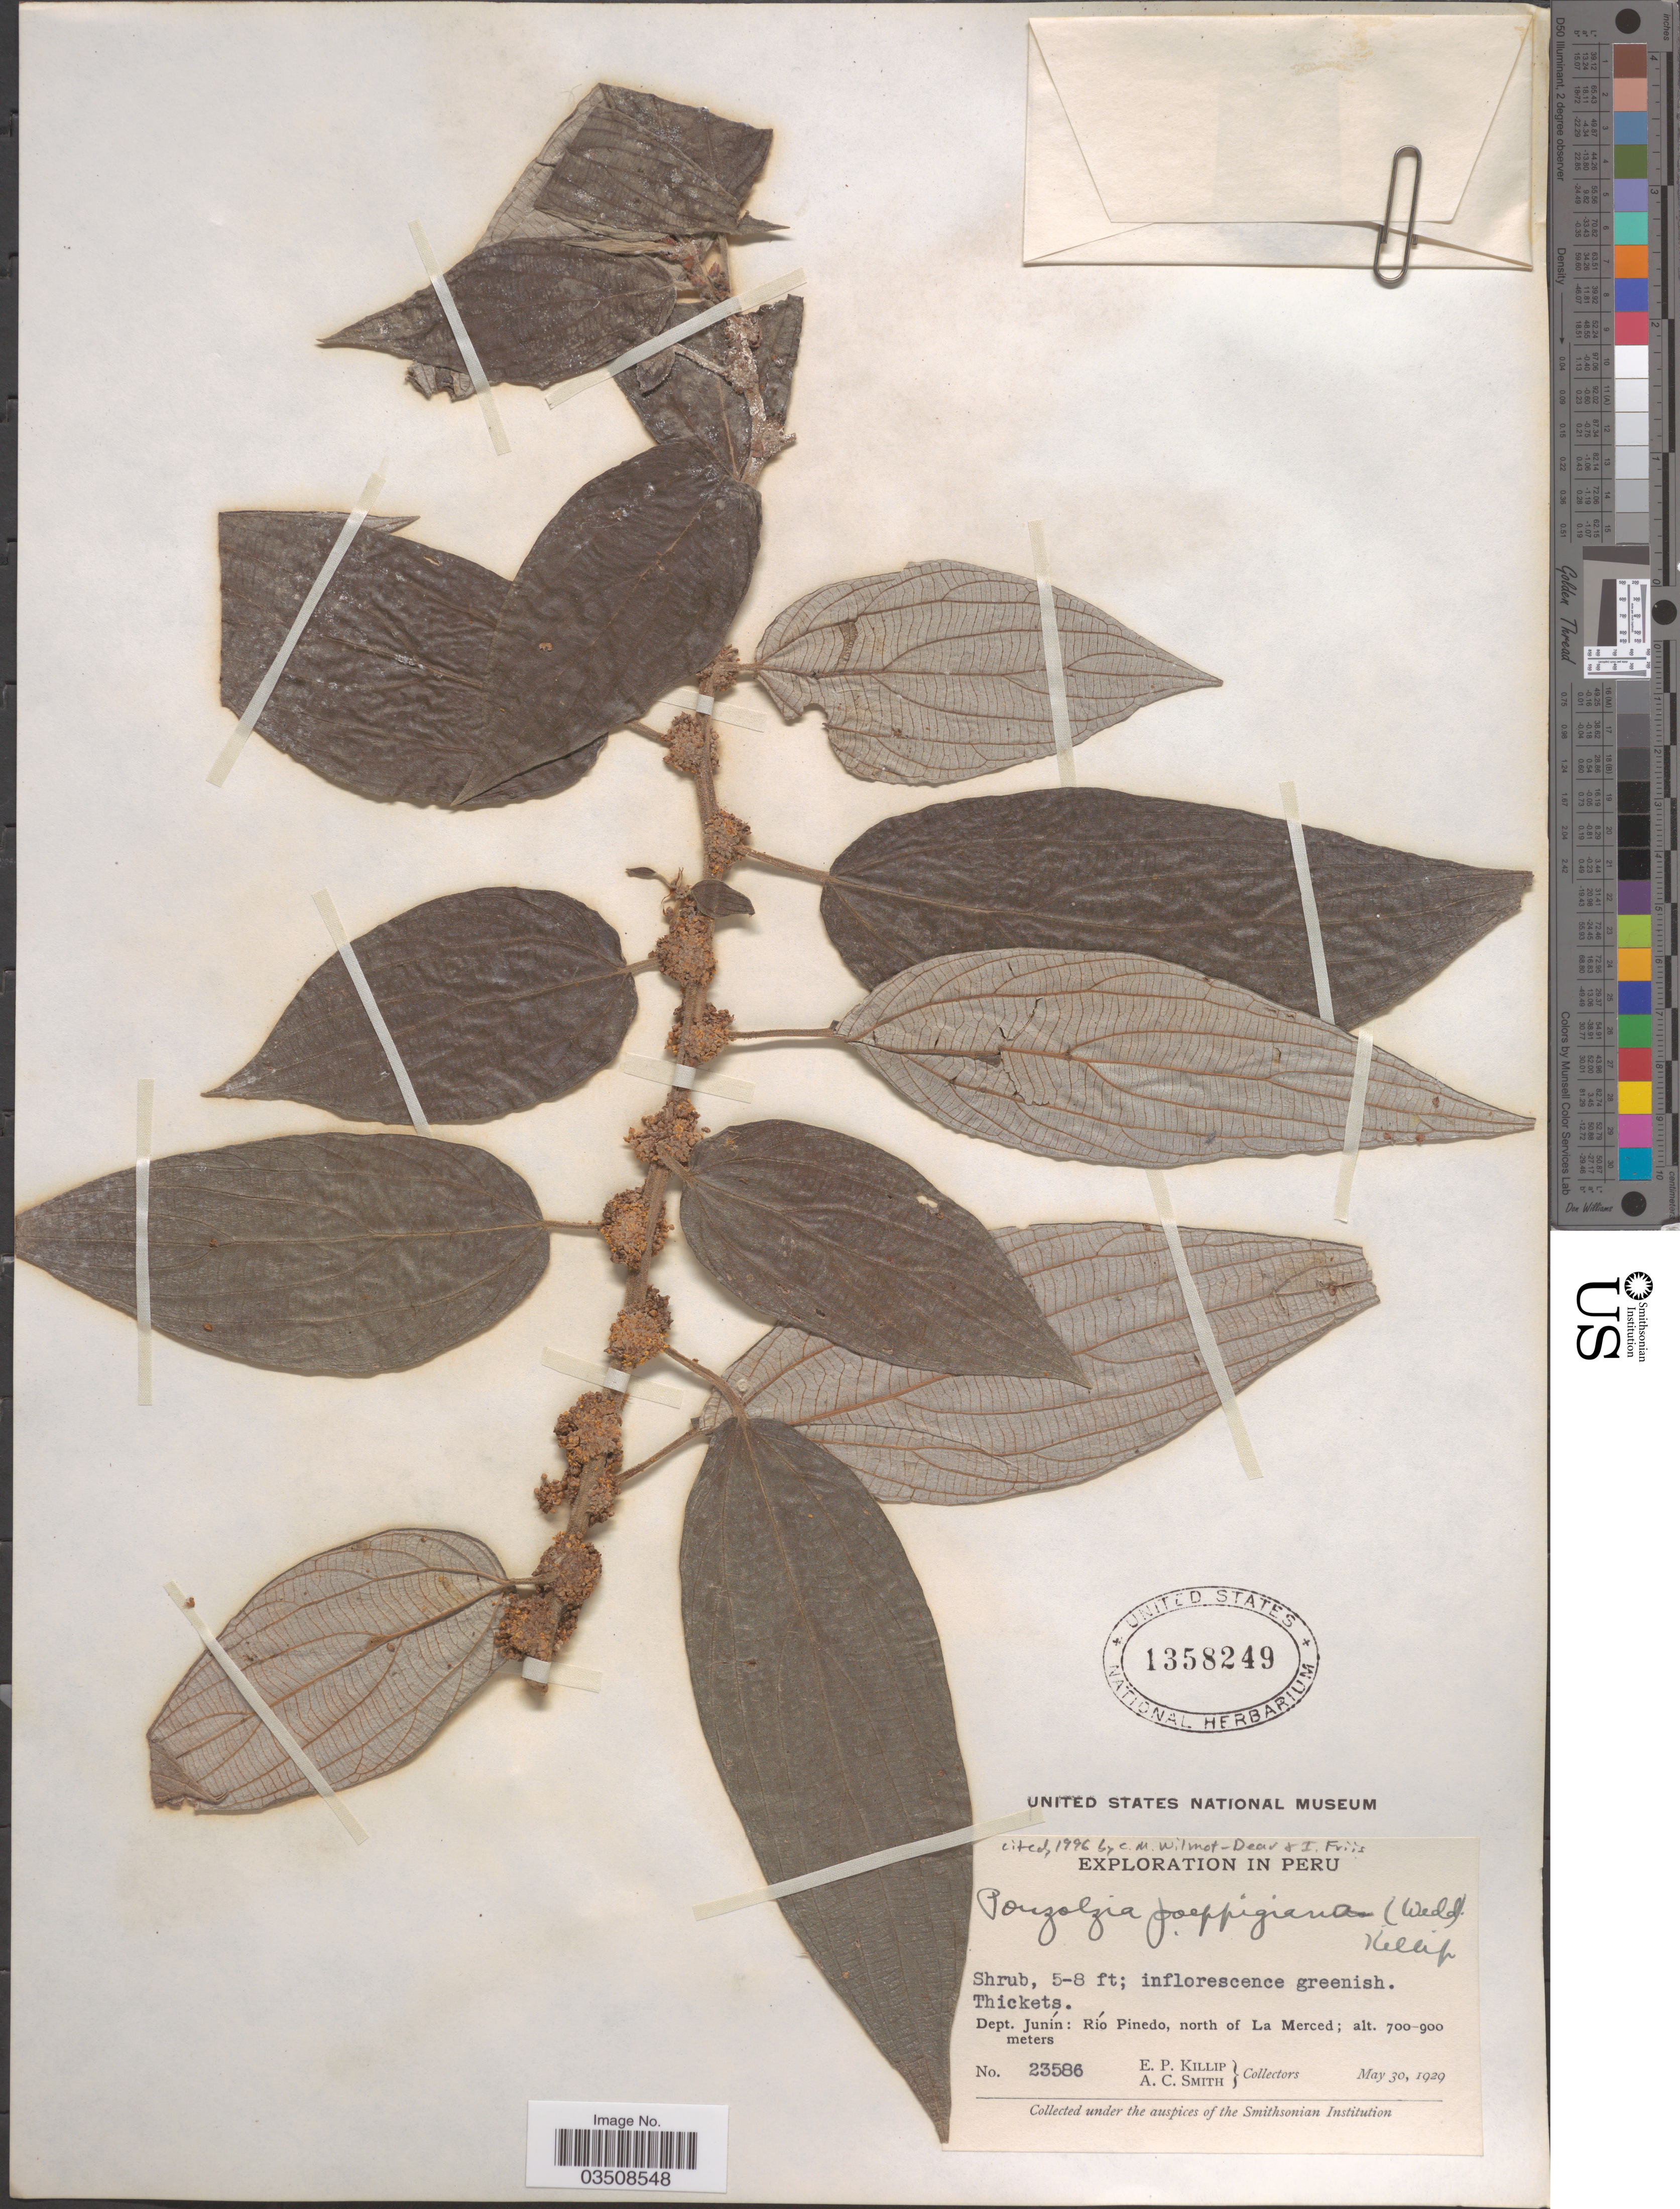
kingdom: Plantae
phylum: Tracheophyta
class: Magnoliopsida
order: Rosales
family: Urticaceae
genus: Pouzolzia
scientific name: Pouzolzia poeppigiana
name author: (Wedd.) Killip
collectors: E. P. Killip & A. C. Smith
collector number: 23586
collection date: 1929-05-30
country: Peru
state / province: Junín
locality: Dept. Junín: Río Pinedo, north of La Merced.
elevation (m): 700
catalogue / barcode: US 1358249